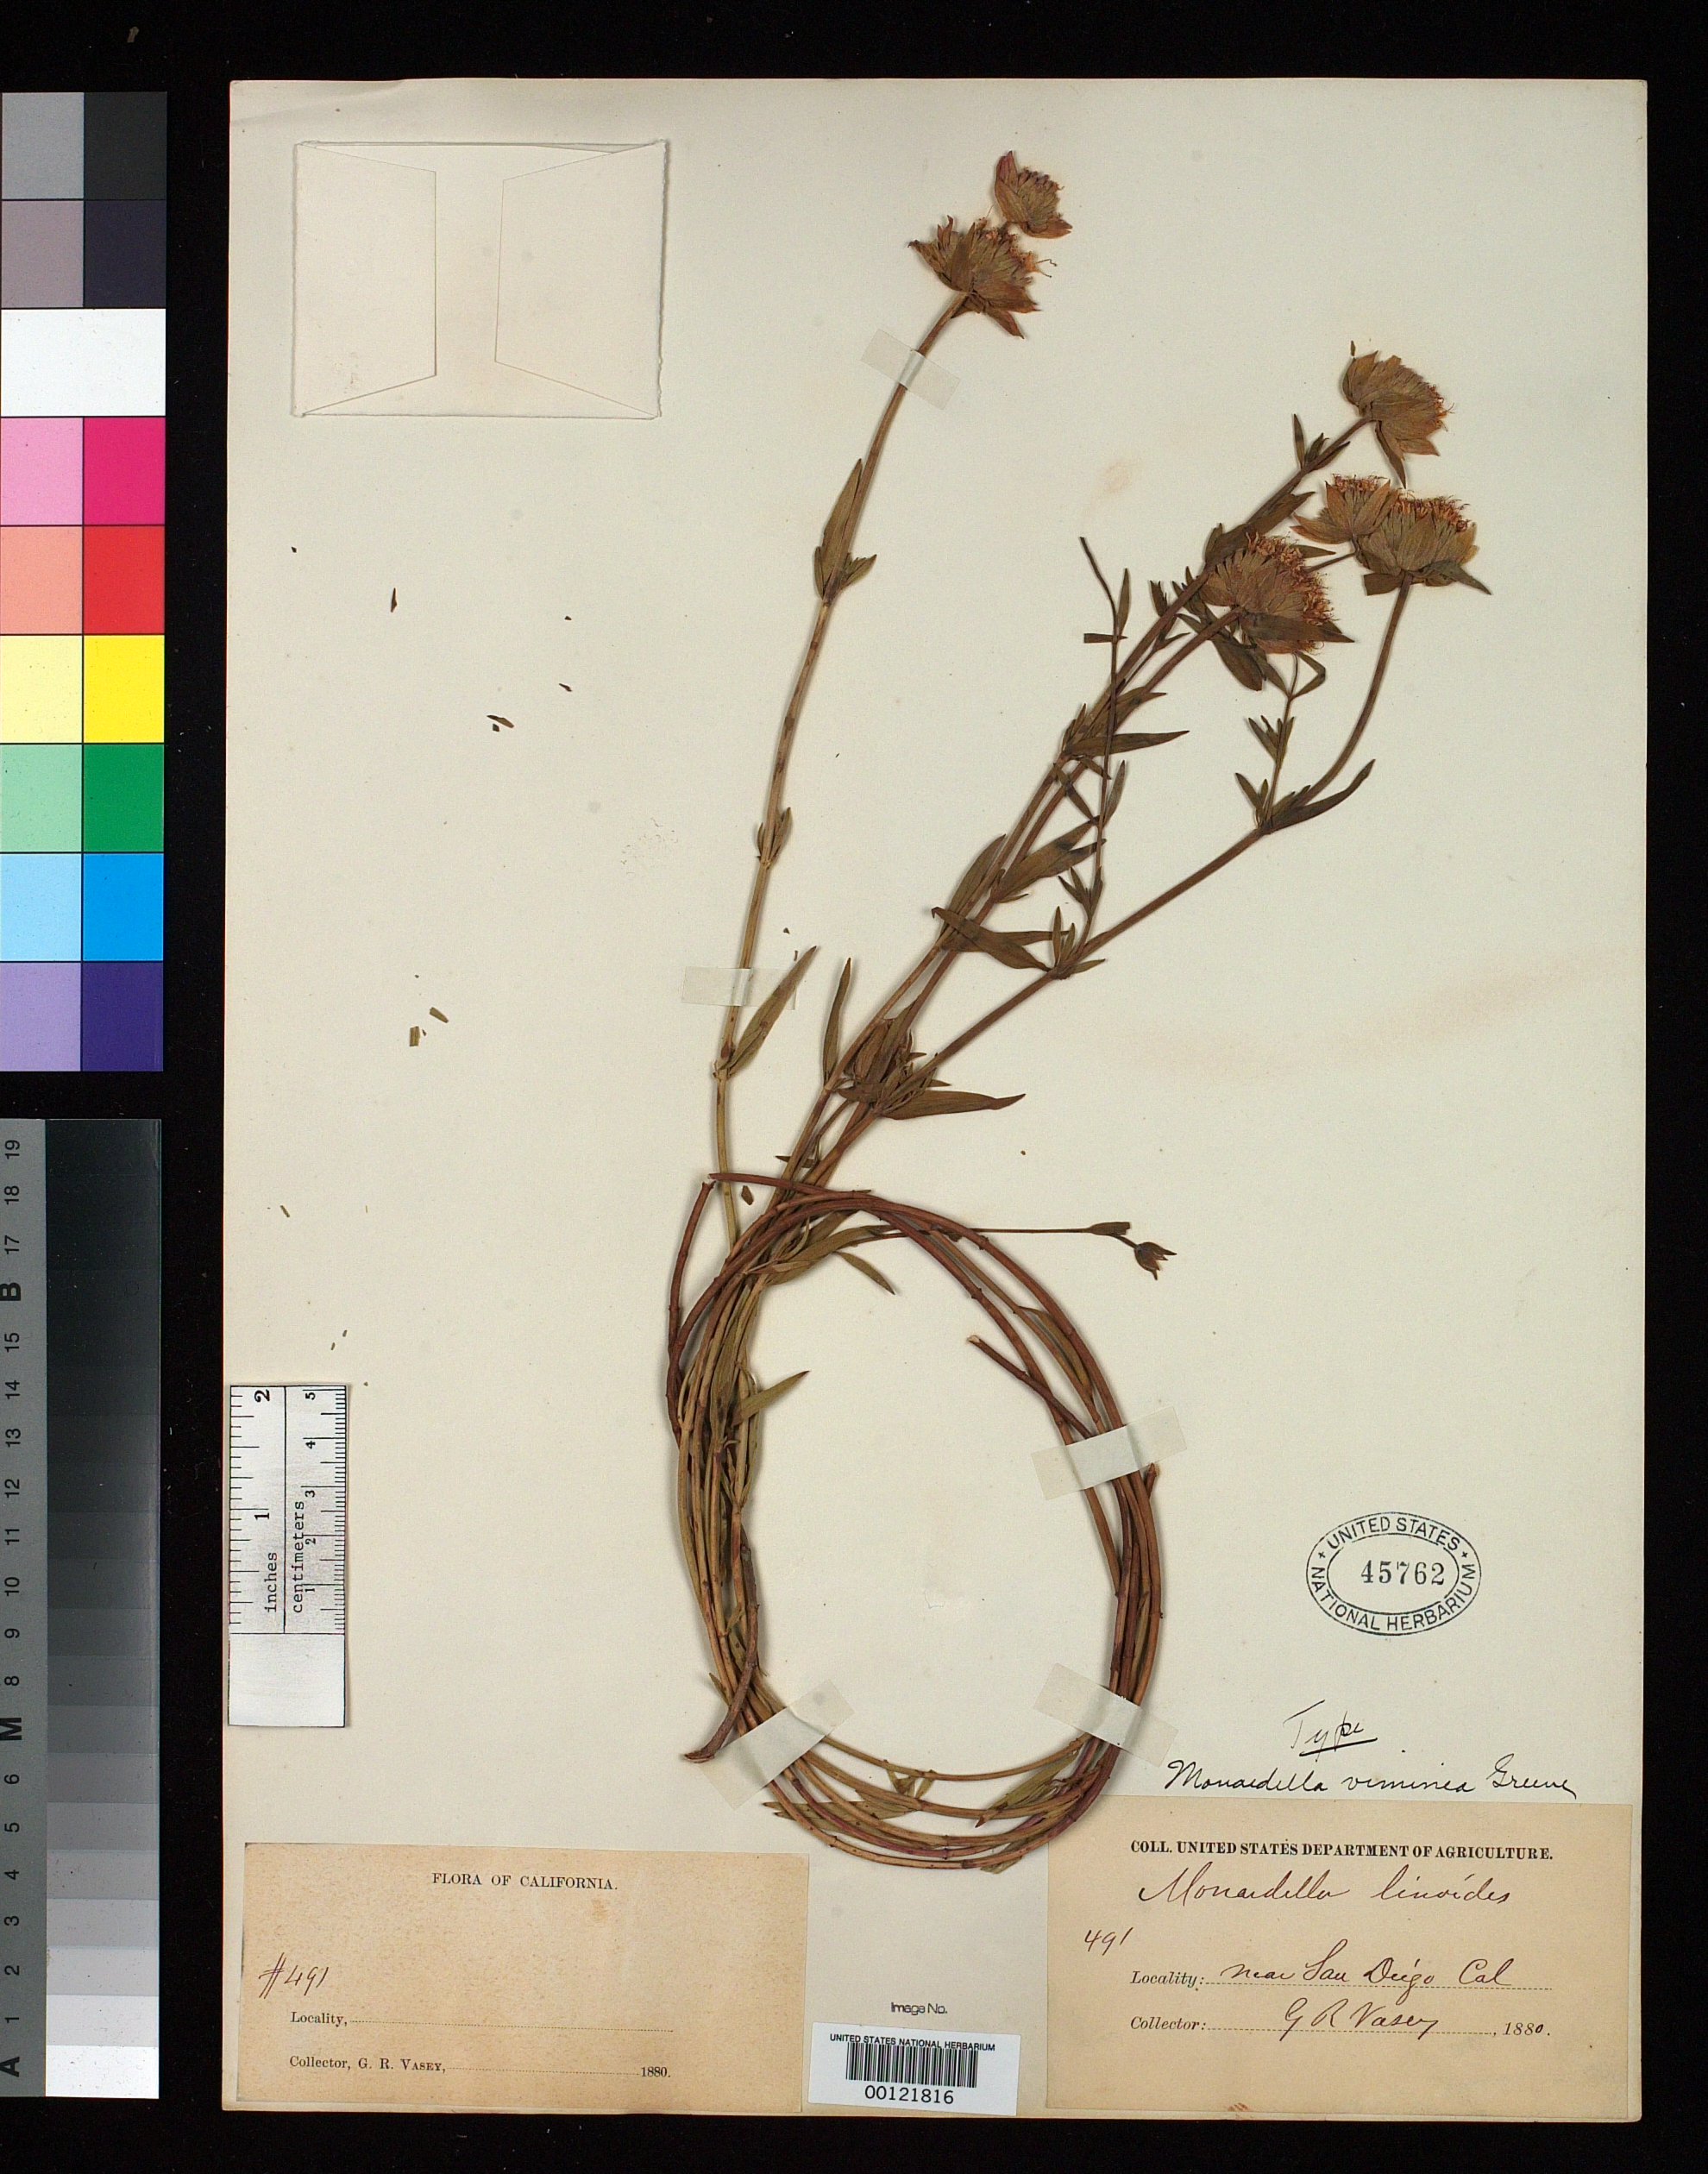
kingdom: Plantae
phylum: Tracheophyta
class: Magnoliopsida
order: Lamiales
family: Lamiaceae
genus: Monardella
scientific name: Monardella viminea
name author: Greene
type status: Holotype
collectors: G. R. Vasey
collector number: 491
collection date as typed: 1880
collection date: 1880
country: United States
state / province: California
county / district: San Diego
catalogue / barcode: US 45762